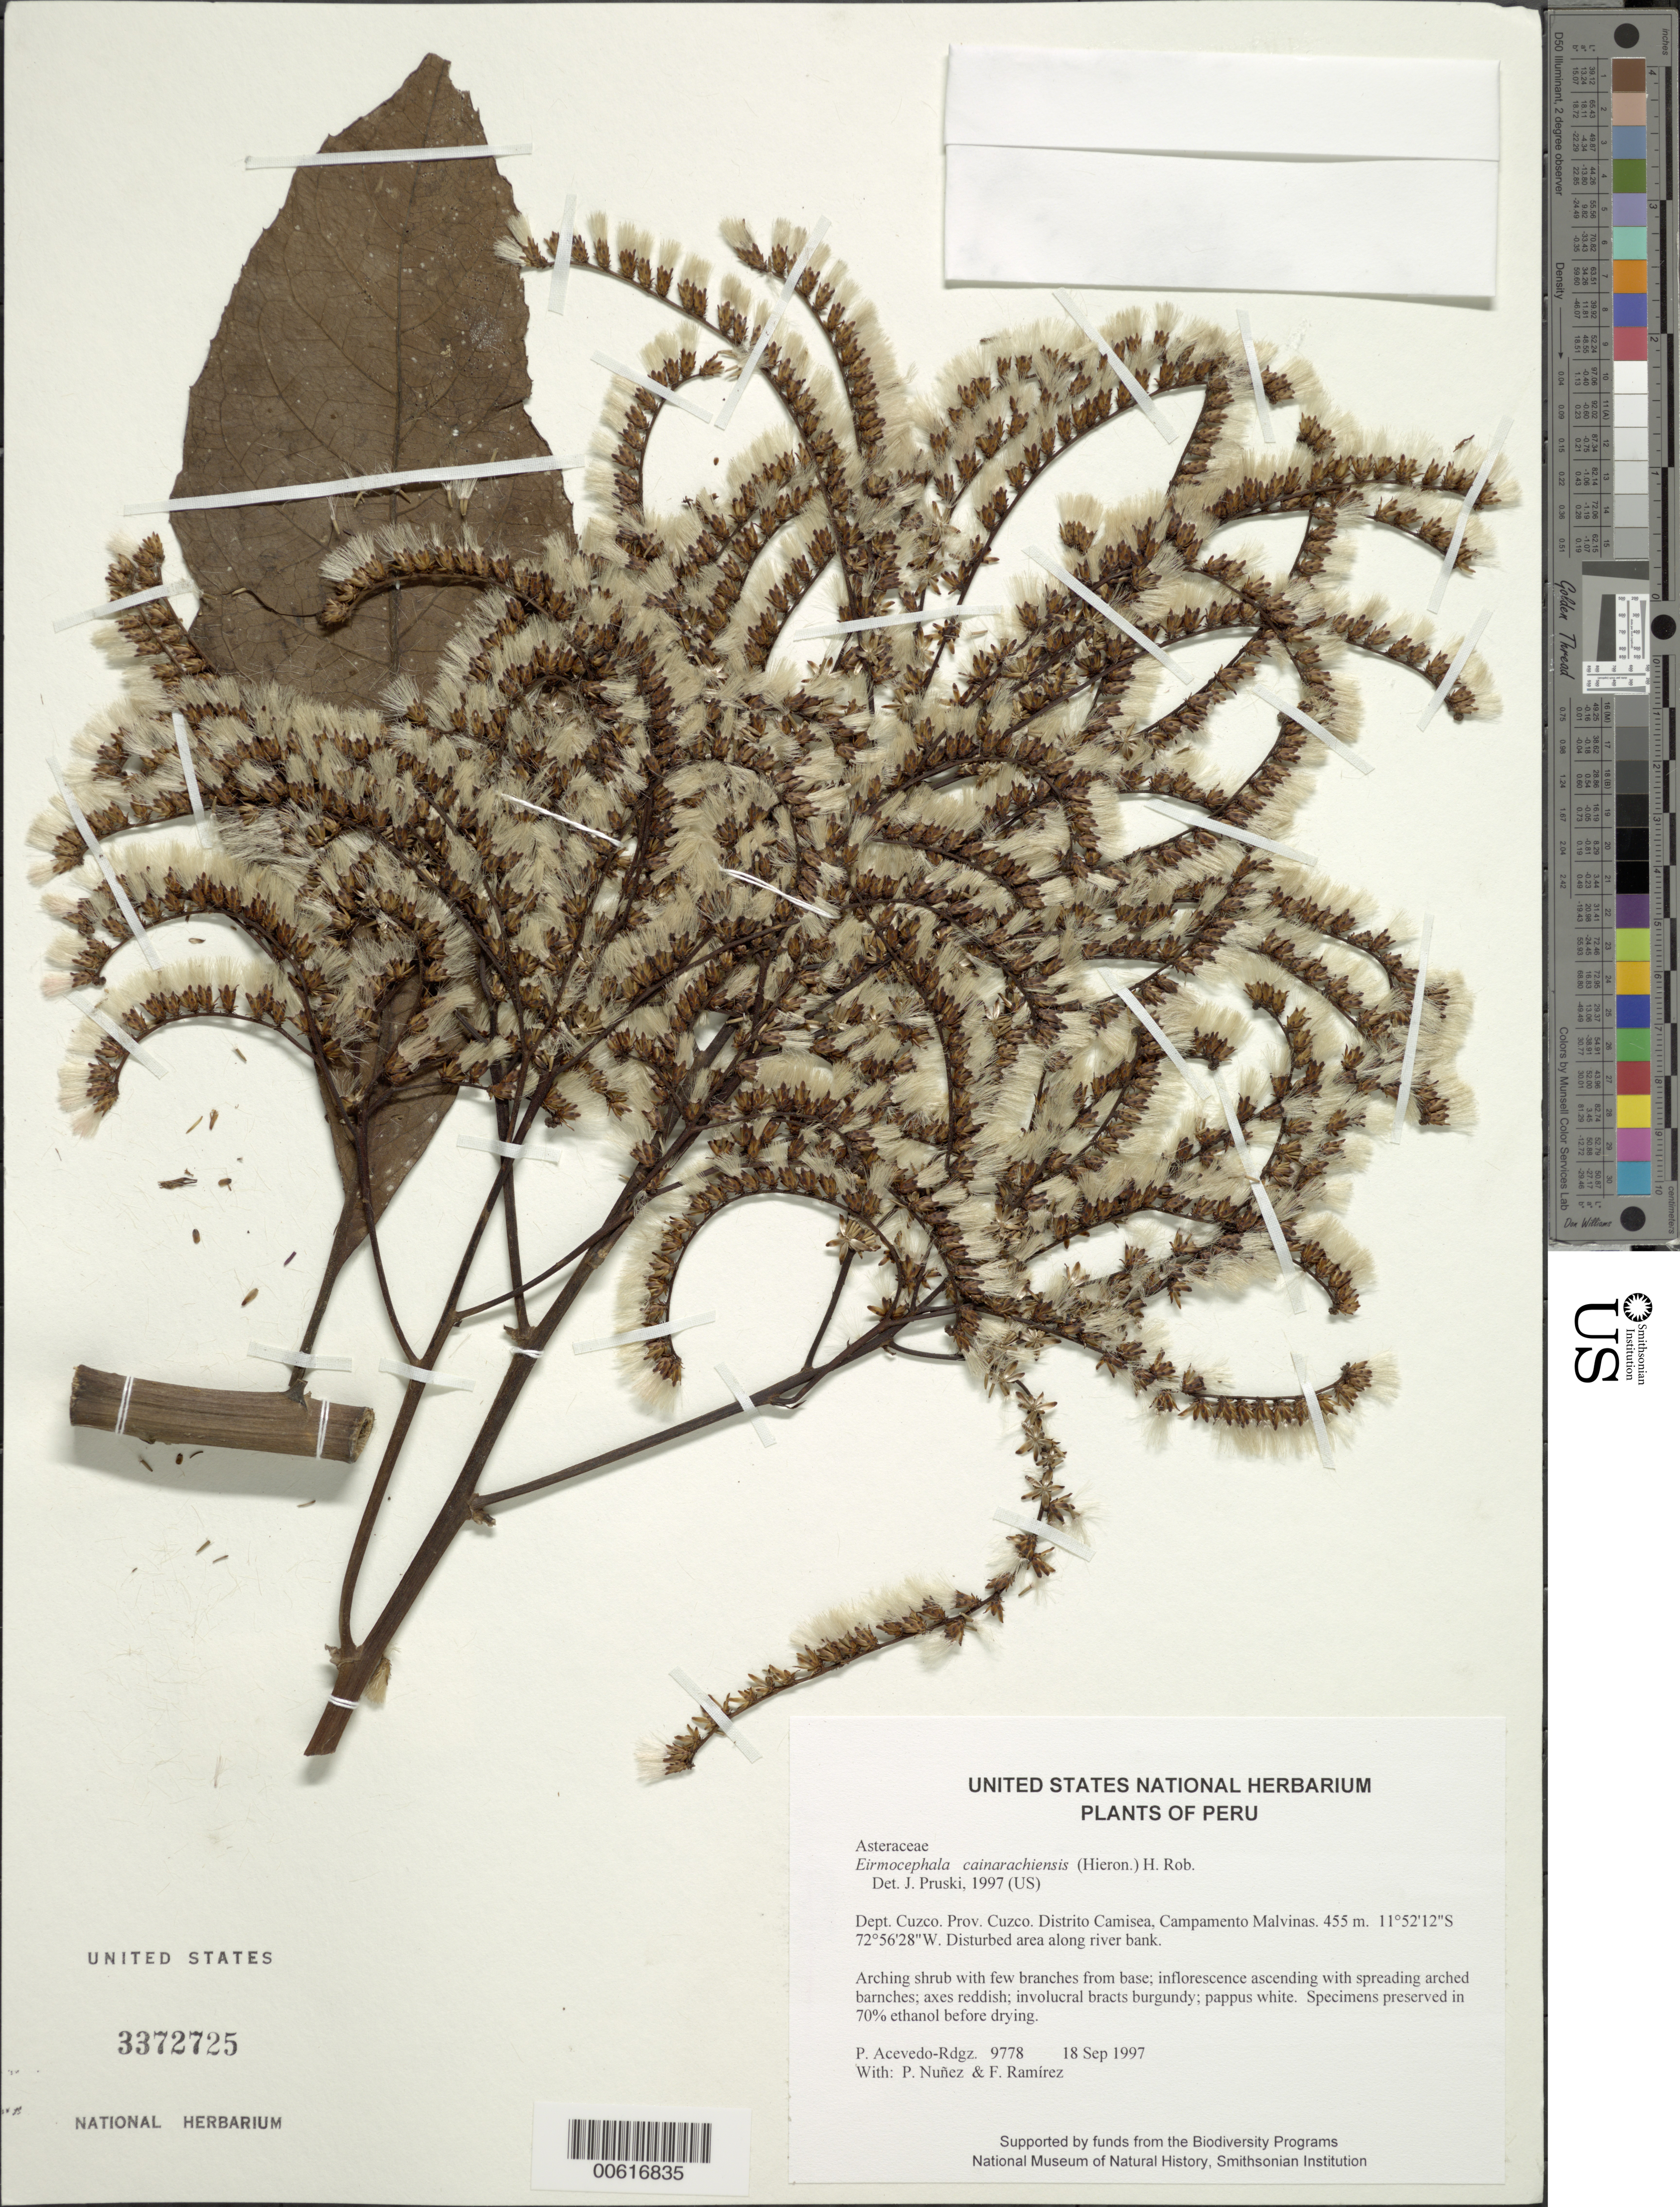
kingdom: Plantae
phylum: Tracheophyta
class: Magnoliopsida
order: Asterales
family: Asteraceae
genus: Eirmocephala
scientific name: Eirmocephala cainarachiensis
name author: (Hieron.) H. Rob.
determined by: Pruski, J. F.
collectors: P. Acevedo-Rodr., P. Nuñez V. & F. Ramirez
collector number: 9778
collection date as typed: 18 Sep 1997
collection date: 1997-09-18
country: Peru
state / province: Cusco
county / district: Cusco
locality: Distrito Camisea, Campamento Malvinas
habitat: Disturbed area along river bank.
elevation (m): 455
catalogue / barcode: US 3372725